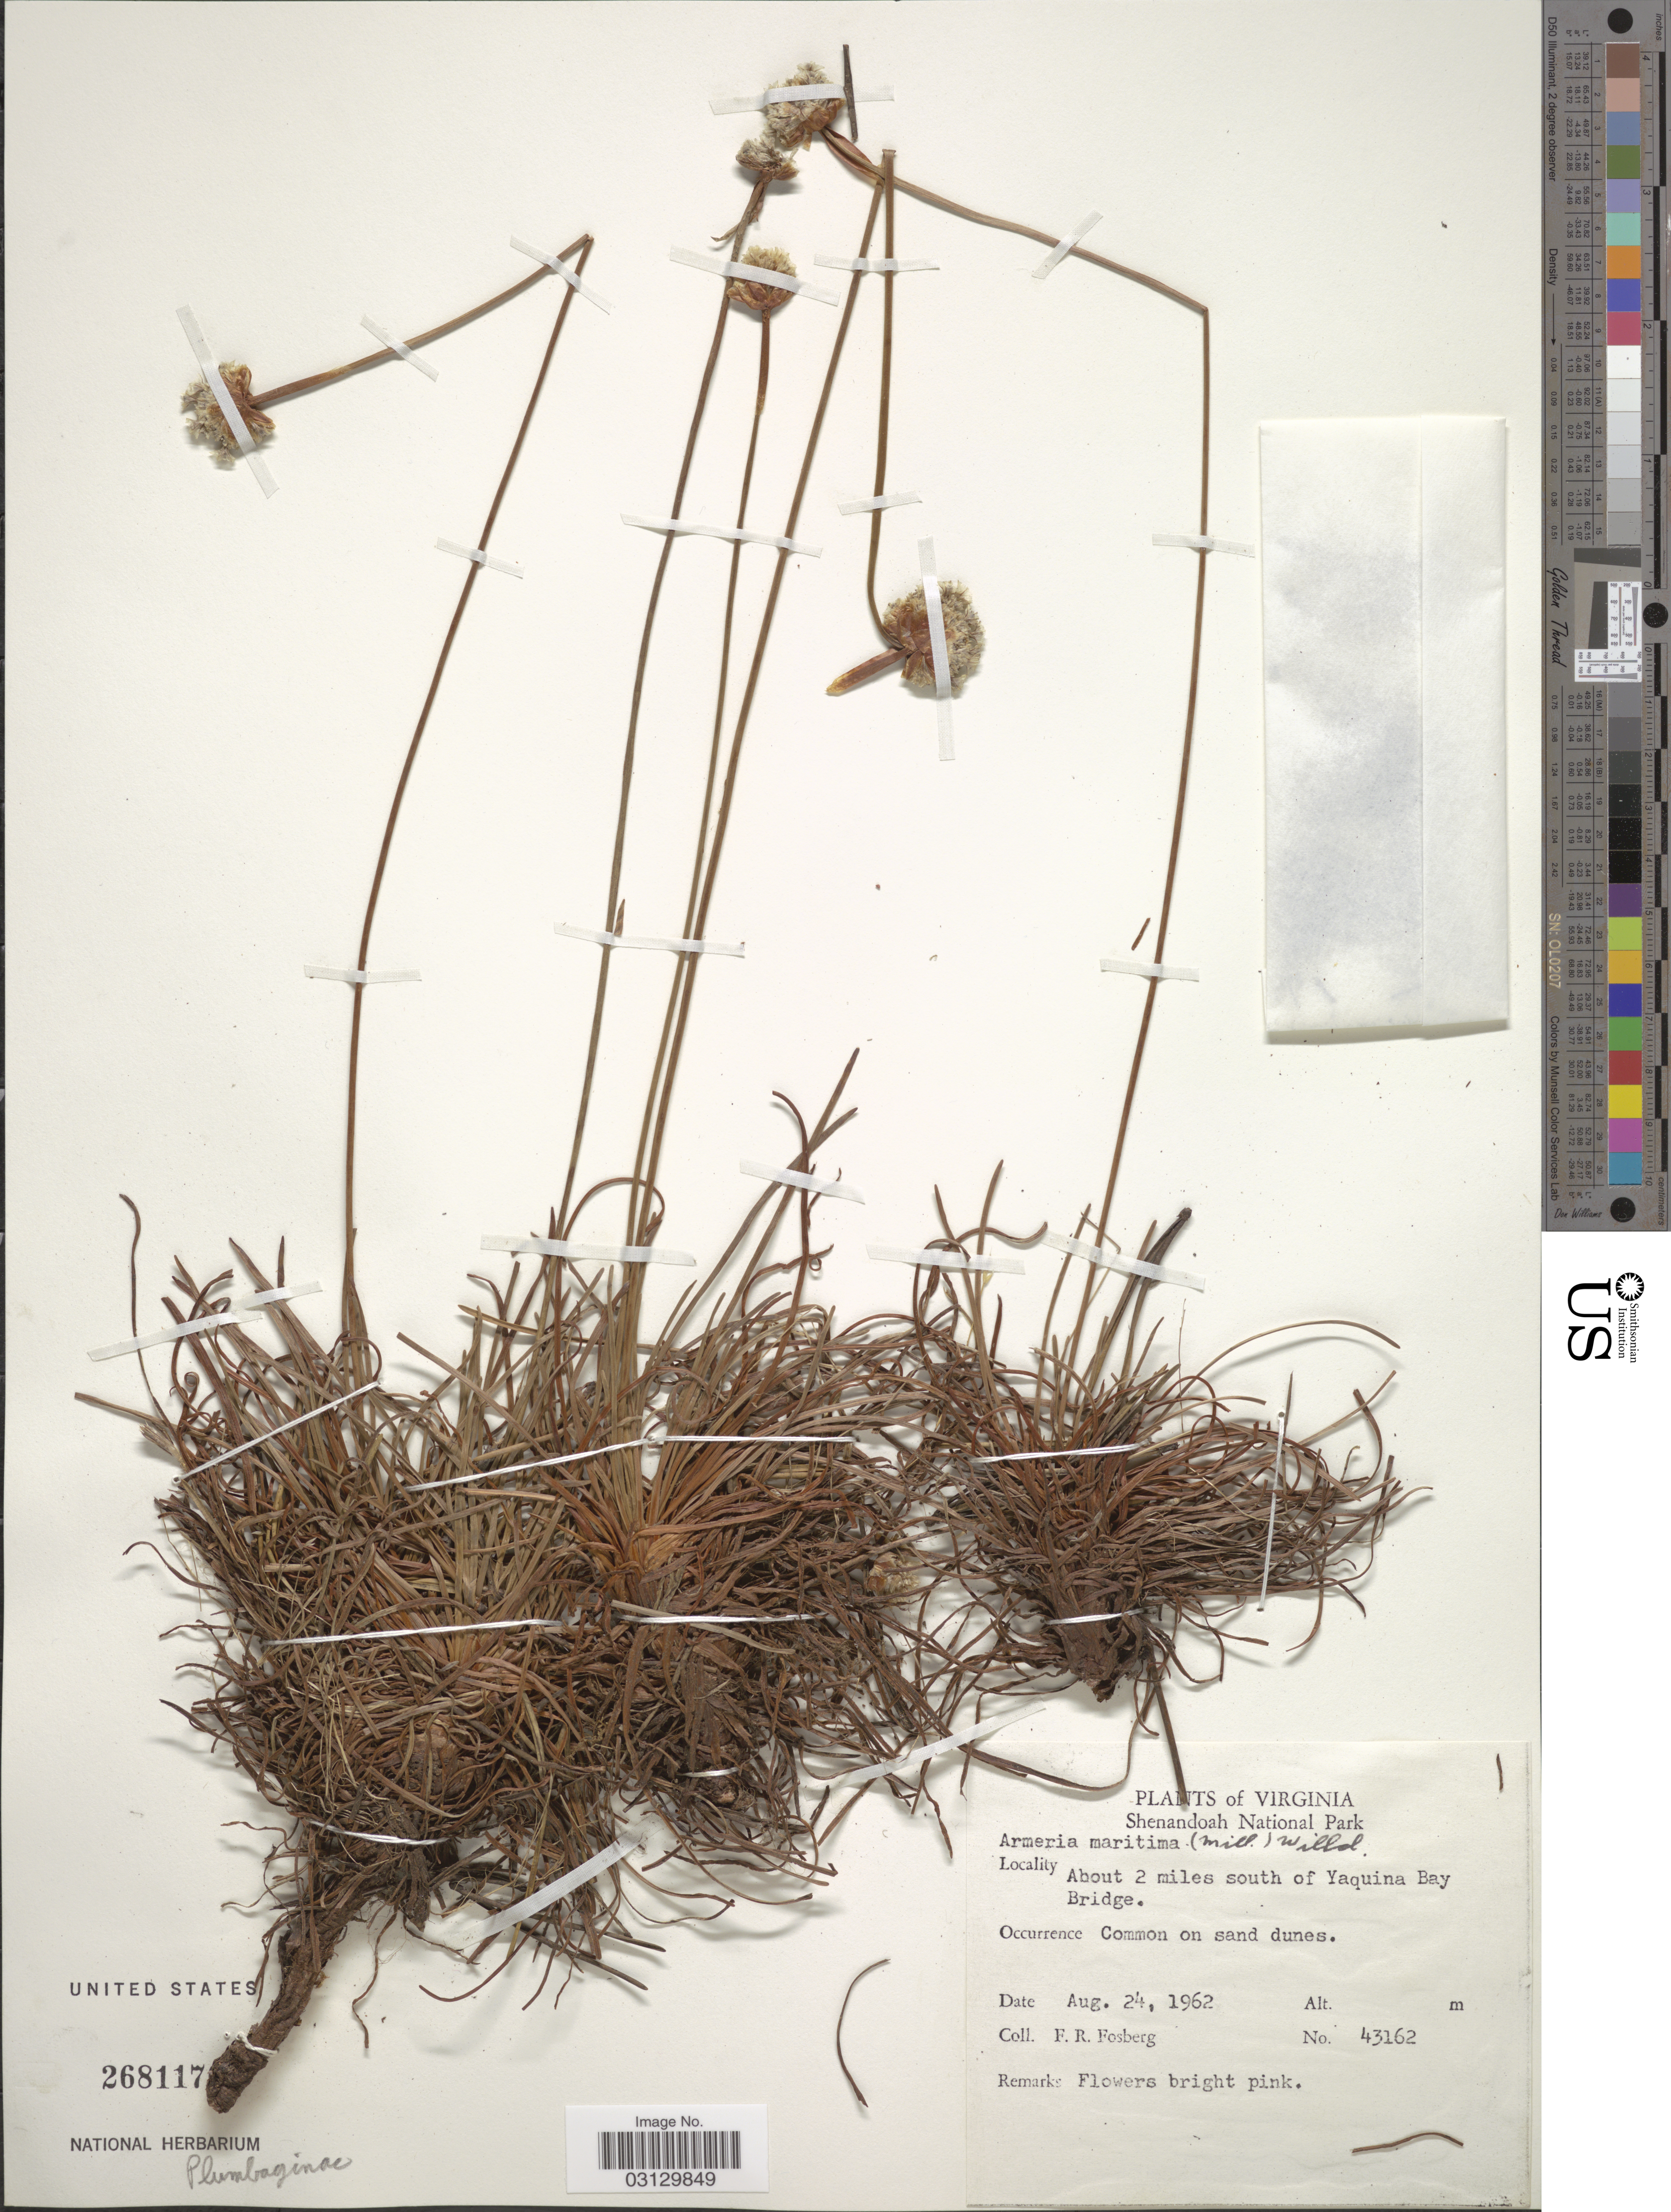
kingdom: Plantae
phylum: Tracheophyta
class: Magnoliopsida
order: Caryophyllales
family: Plumbaginaceae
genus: Armeria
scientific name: Armeria maritima subsp. californica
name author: (Boiss.) A.E. Porsild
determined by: Strong, Mark T., (BOT), Smithsonian Institution - National Museum of Natural History (UNITED STATES)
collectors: F. R. Fosberg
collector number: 43162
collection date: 1962-08-24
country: United States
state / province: Oregon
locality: About 2 miles south of Yaquina Bay Bridge.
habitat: Common on sand dunes